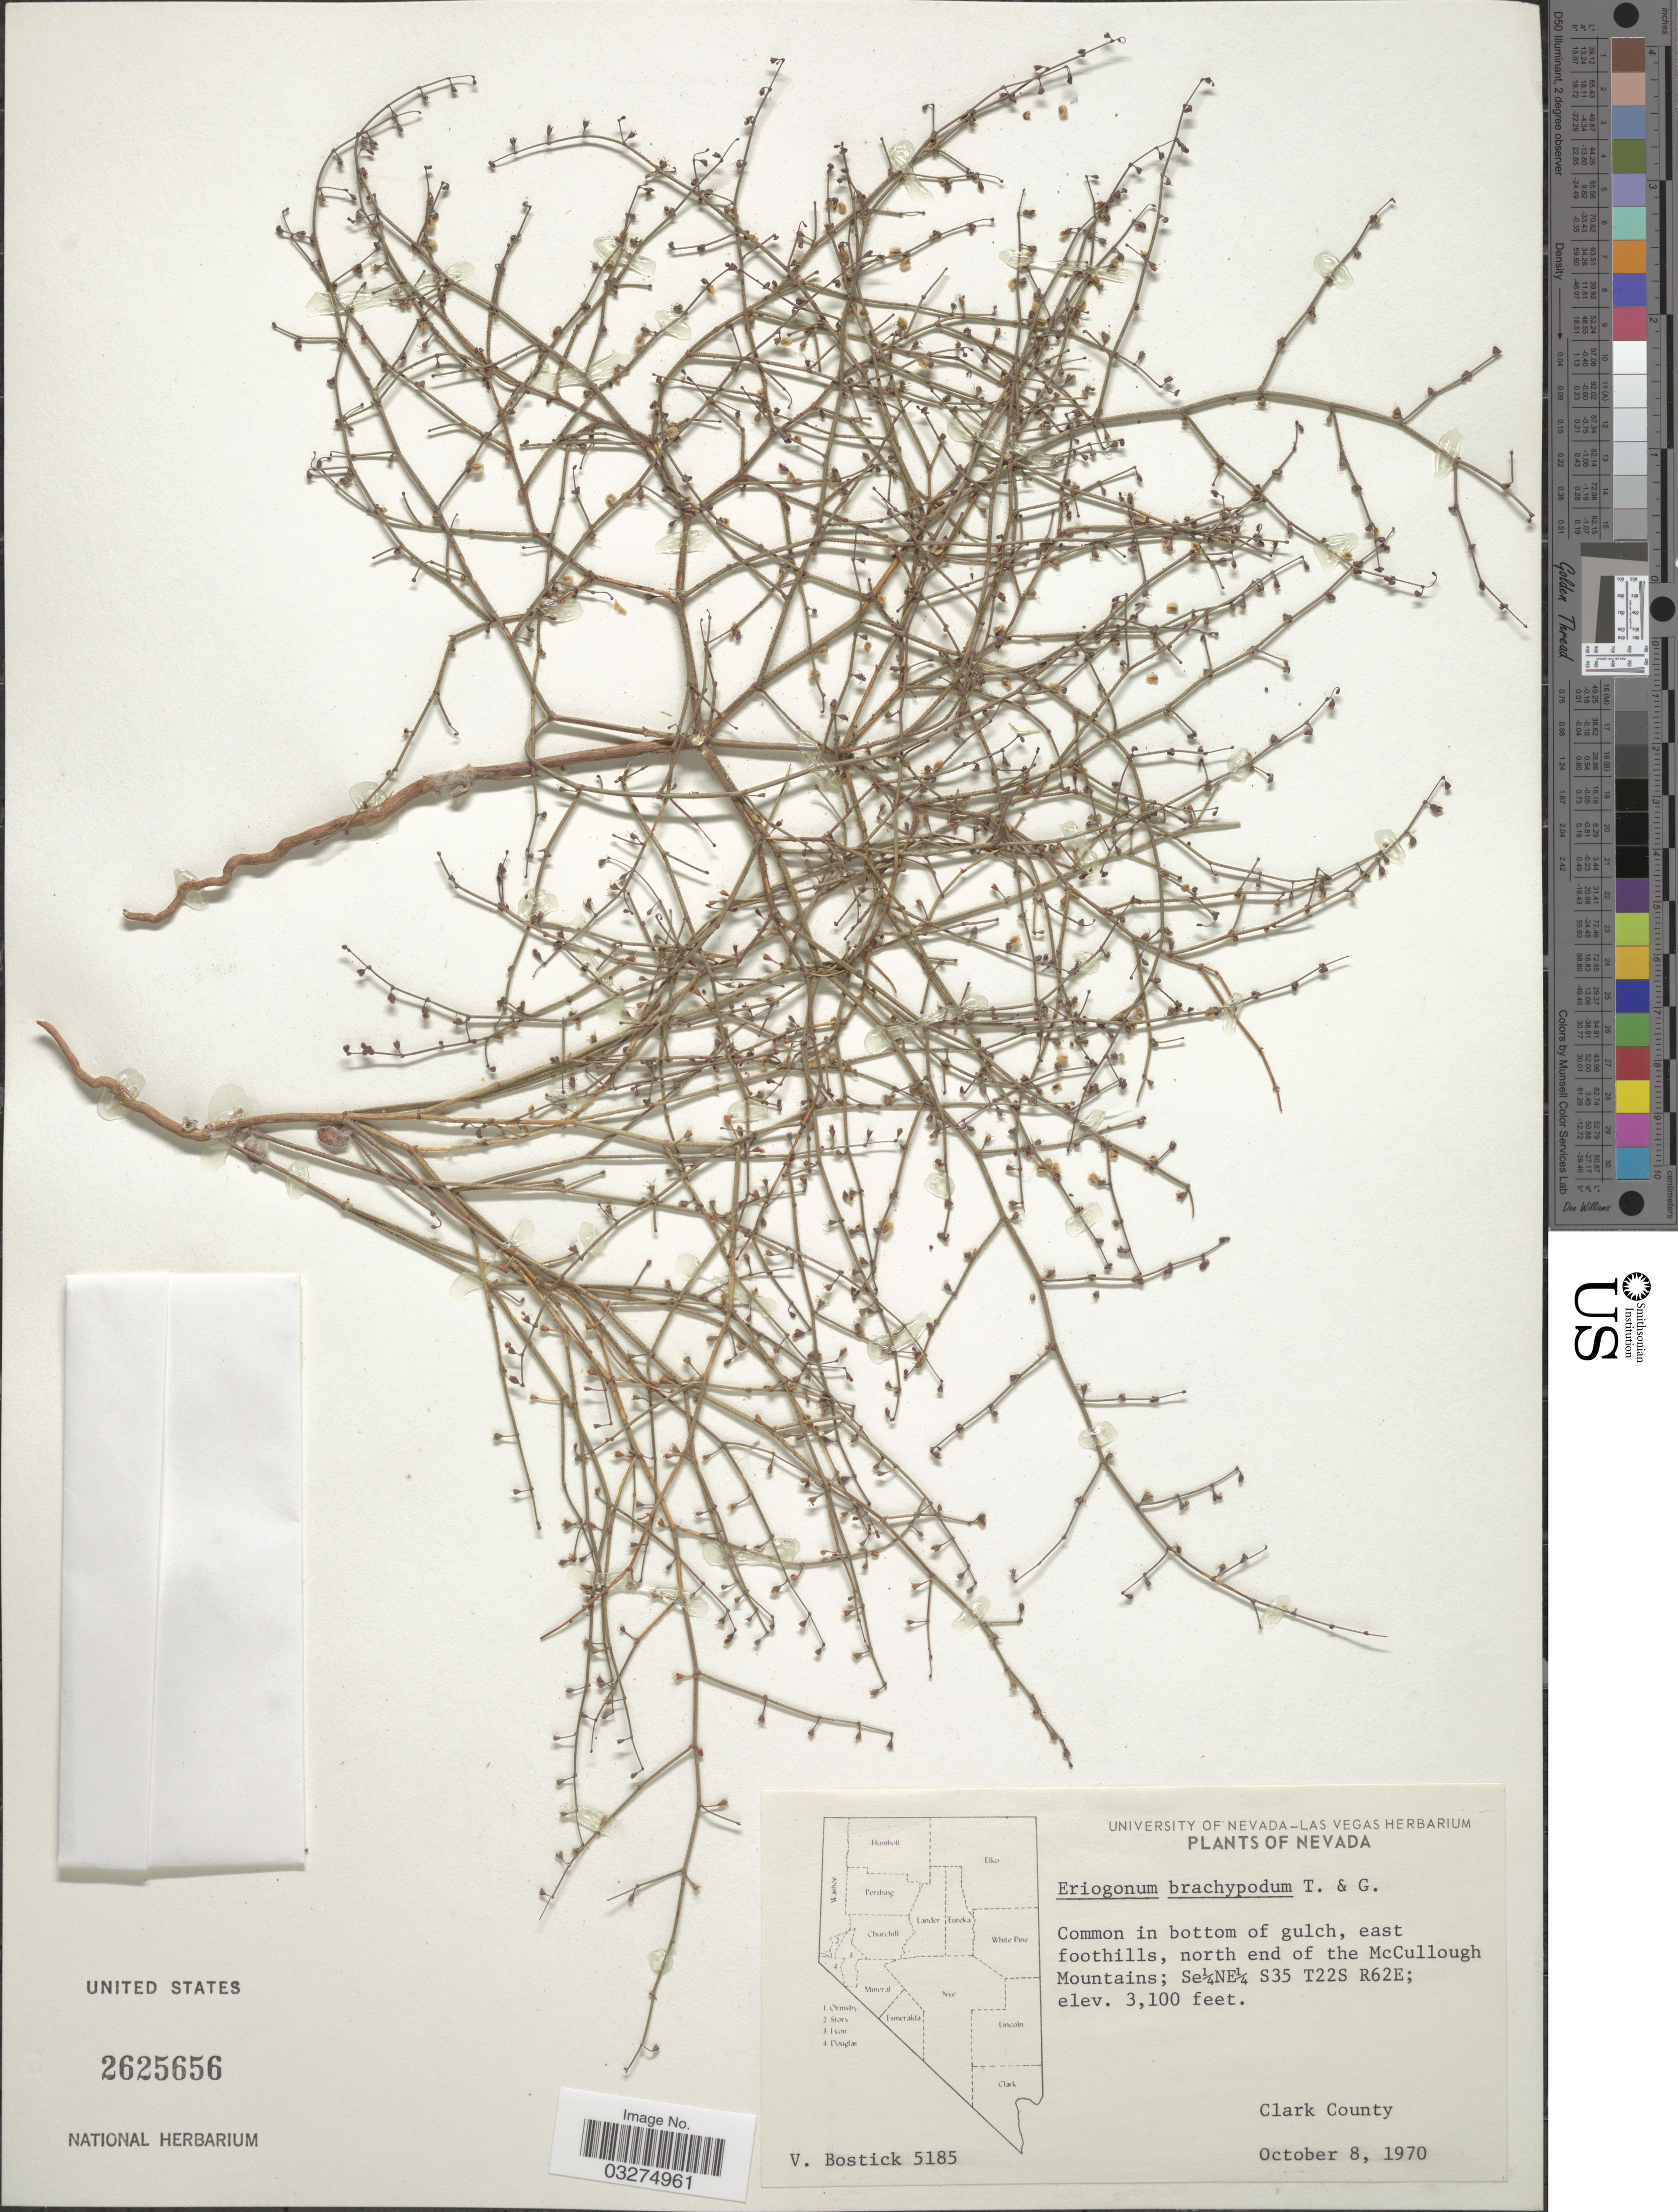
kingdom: Plantae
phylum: Tracheophyta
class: Magnoliopsida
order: Caryophyllales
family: Polygonaceae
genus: Eriogonum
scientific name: Eriogonum brachypodum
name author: Torr. & A. Gray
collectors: V. Bostick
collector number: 5185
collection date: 1970-10-08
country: United States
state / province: Nevada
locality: East foothills, north end of the McCullough Mountains; Se¼NE¼ S35 T22S R62E. Clark County.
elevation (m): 945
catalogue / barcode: US 2625656